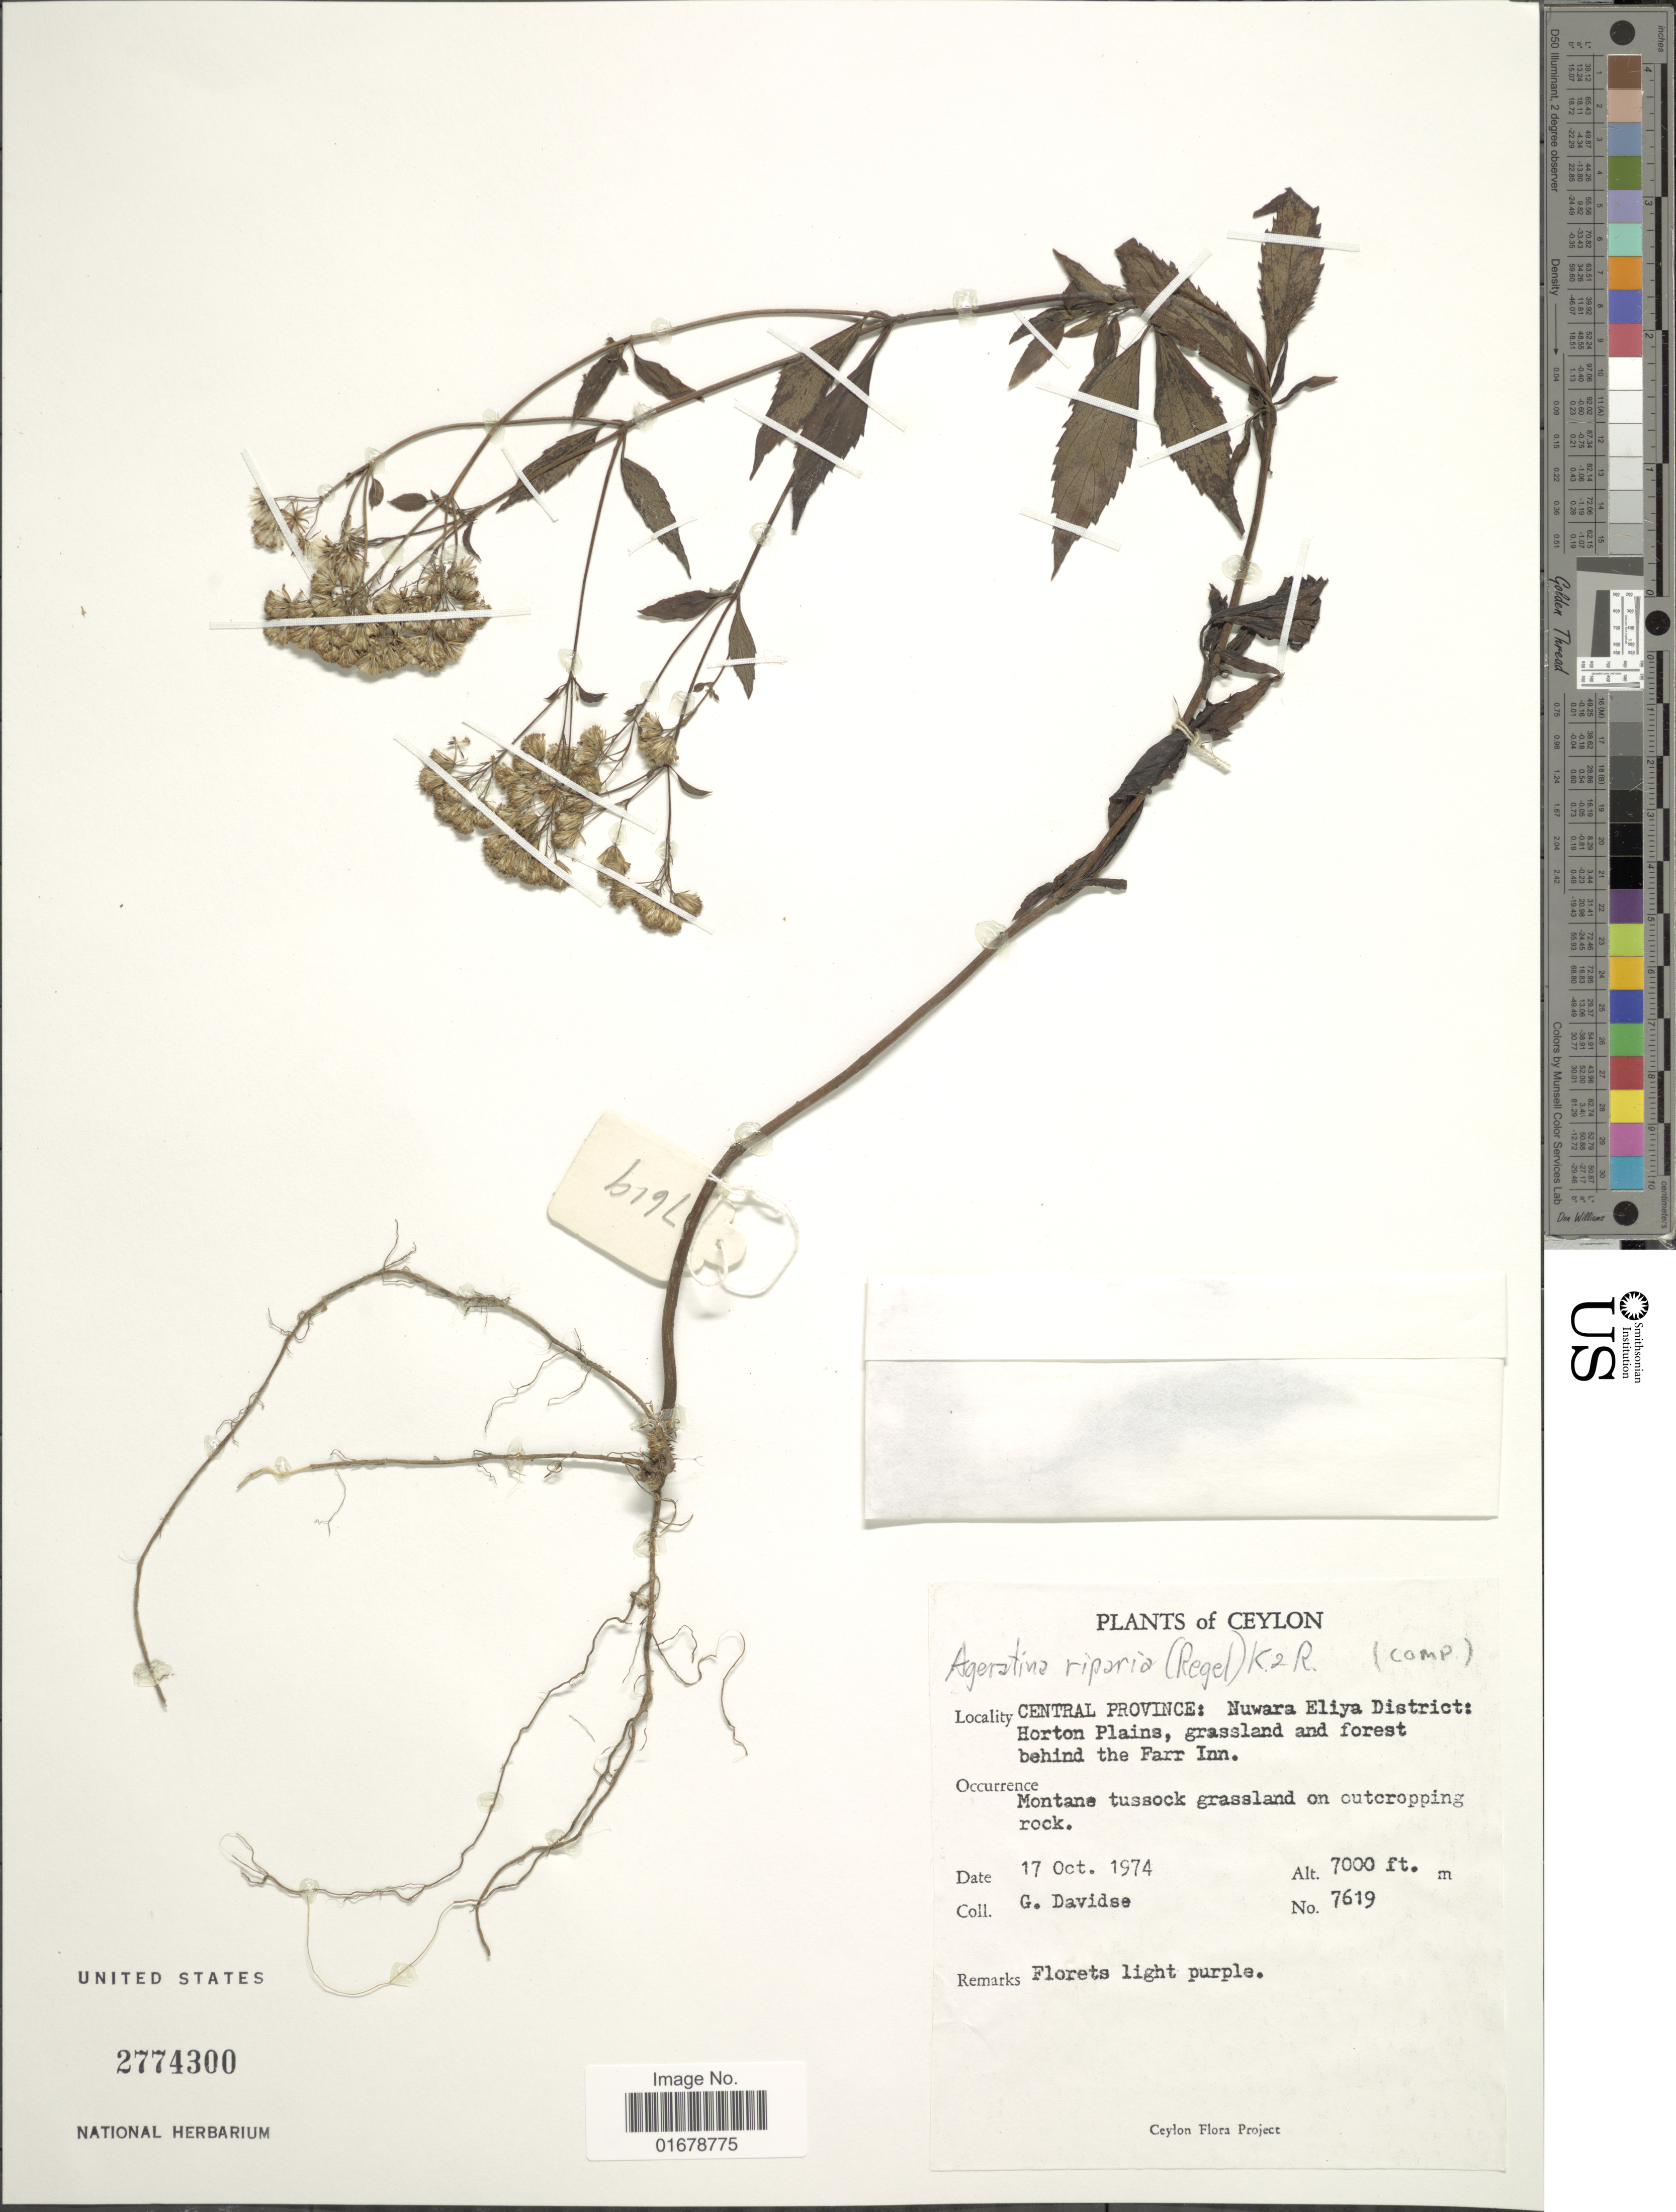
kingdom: Plantae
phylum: Tracheophyta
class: Magnoliopsida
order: Asterales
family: Asteraceae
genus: Ageratina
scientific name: Ageratina riparia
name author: (Regel) R.M. King & H. Rob.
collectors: G. Davidse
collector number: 7619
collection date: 1974-10-17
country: Sri Lanka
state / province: Central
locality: Central Province, Nuwara Eliya District; Horton Plains, grassland and forest behind the Farr Inn. Ceylon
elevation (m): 2134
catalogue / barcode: US 2774300